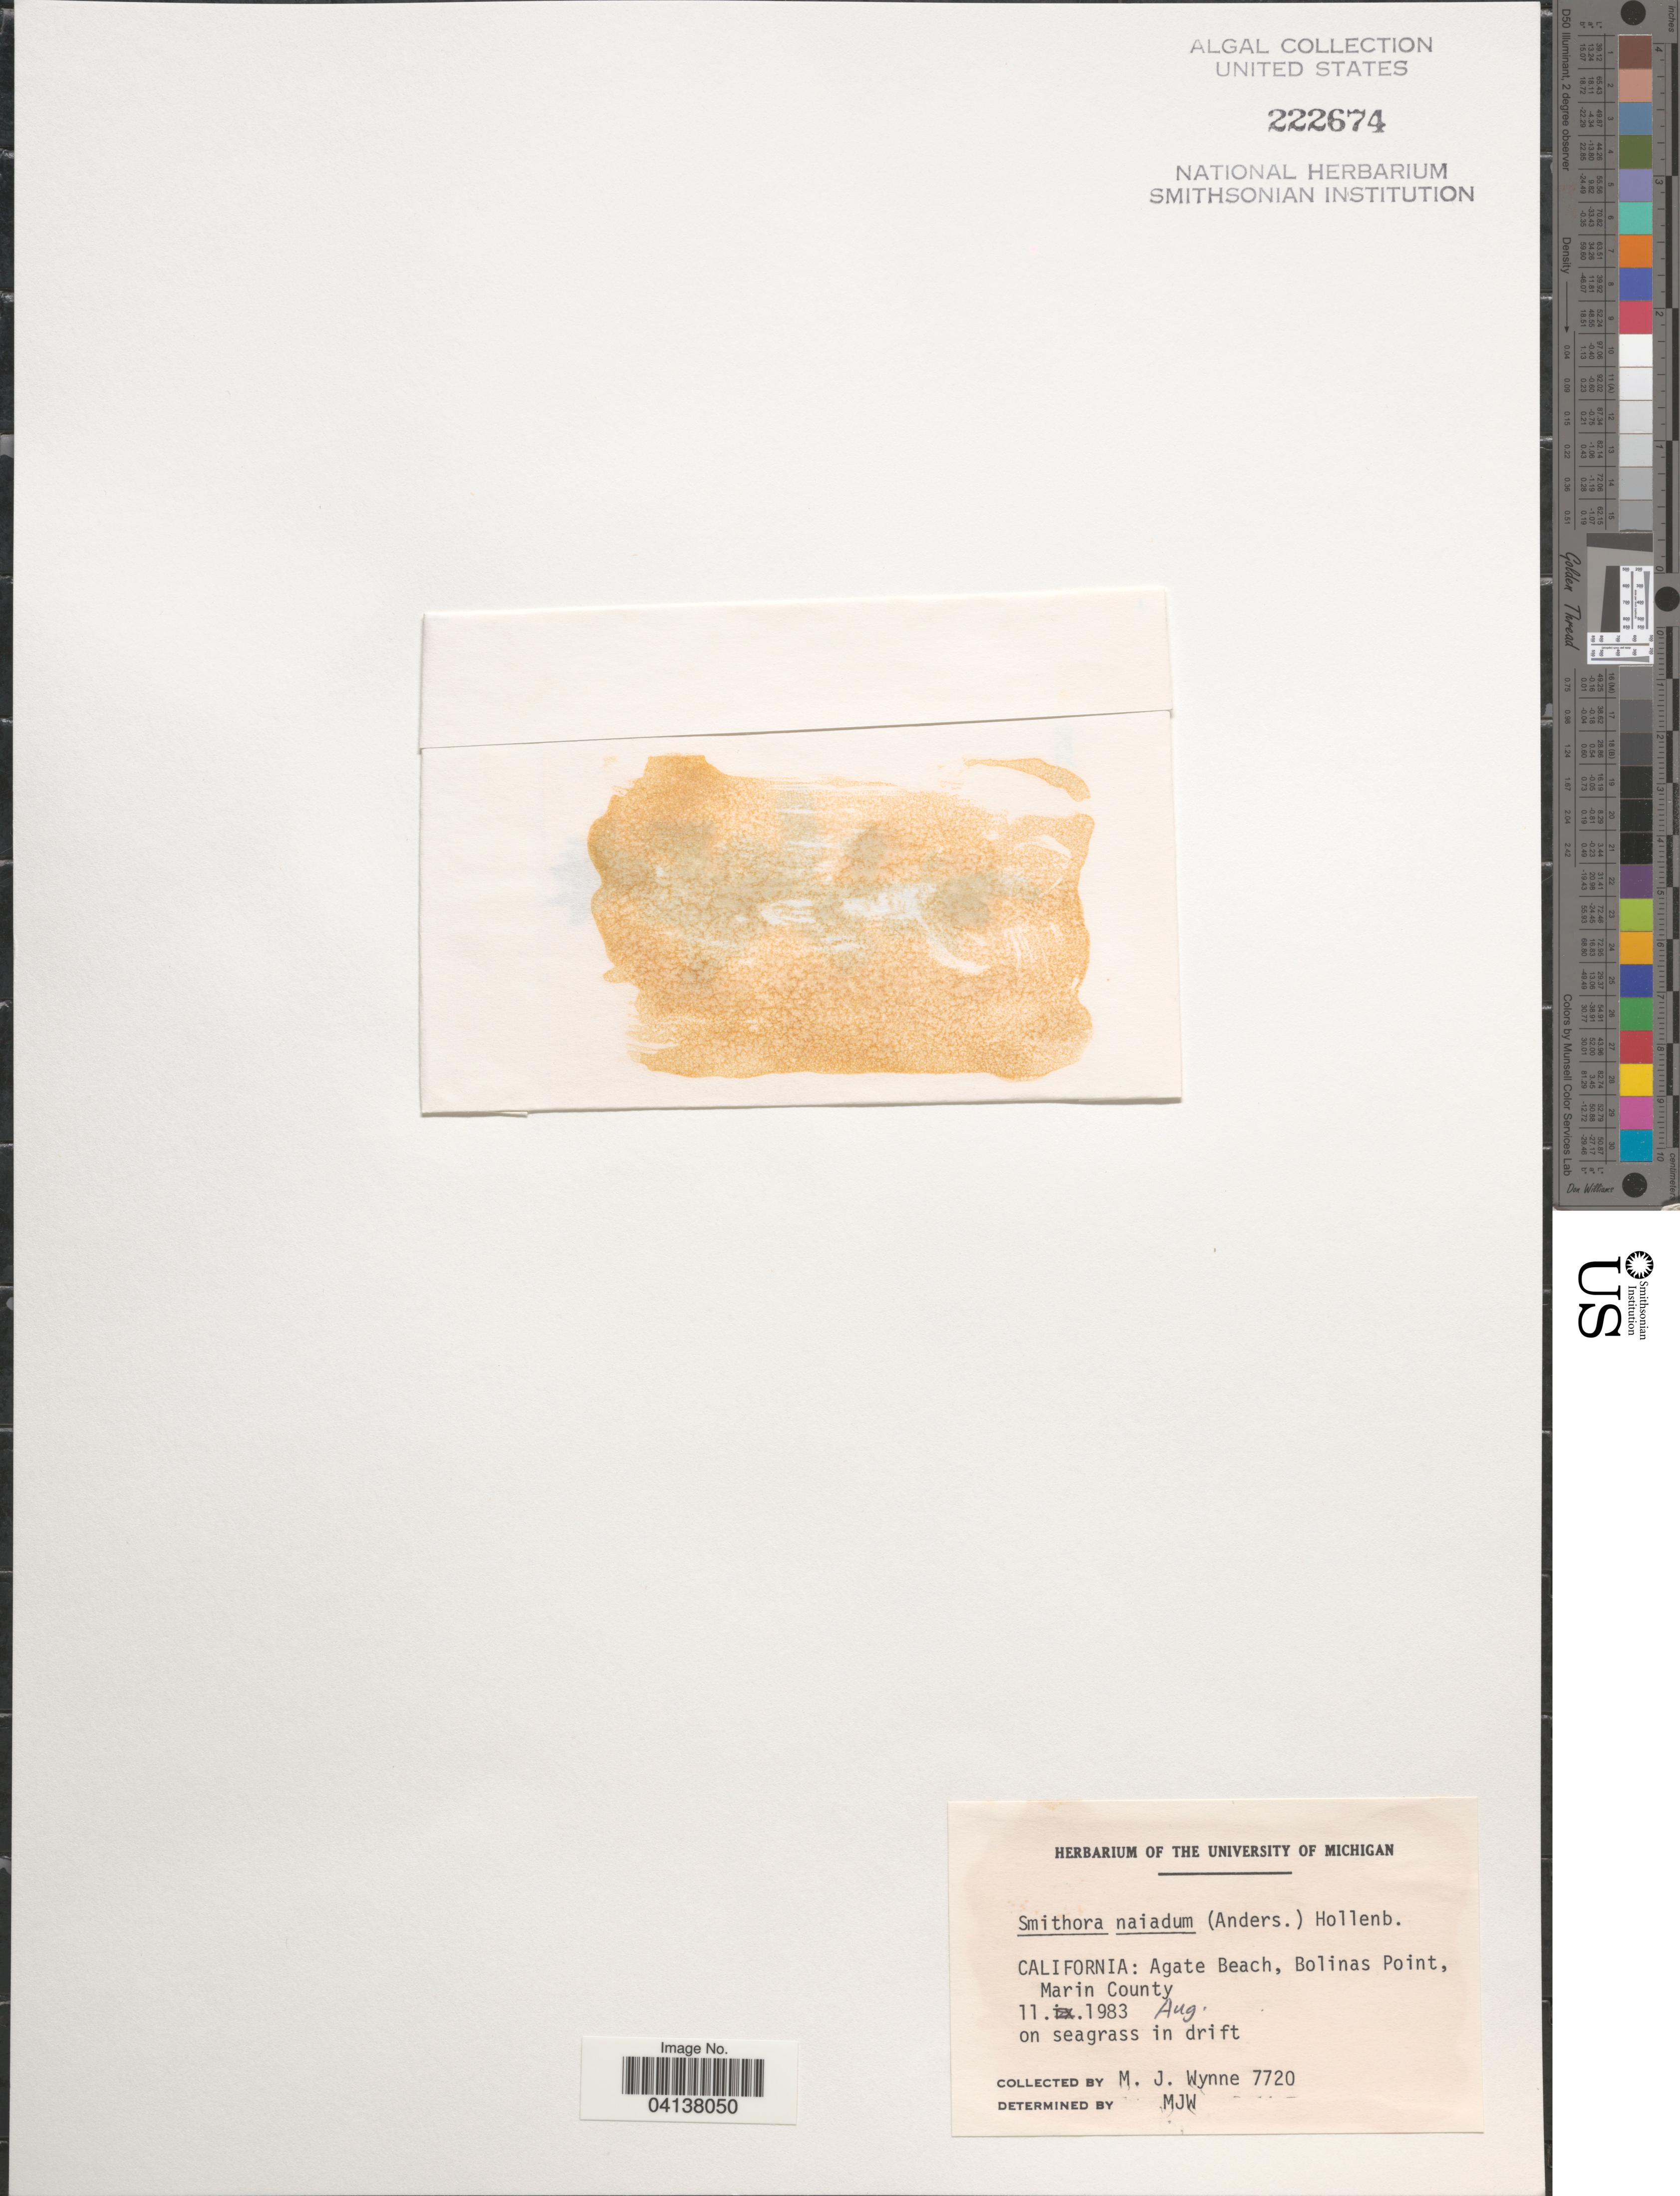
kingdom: Plantae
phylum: Rhodophyta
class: Compsopogonophyceae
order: Erythropeltidales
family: Erythrotrichiaceae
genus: Smithora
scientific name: Smithora naiadum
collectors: M.J. Wynne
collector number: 7720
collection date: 1983-08-11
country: United States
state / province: California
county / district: Marin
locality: Agate Beach, Bolinas Point, Marin County.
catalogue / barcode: US 222674